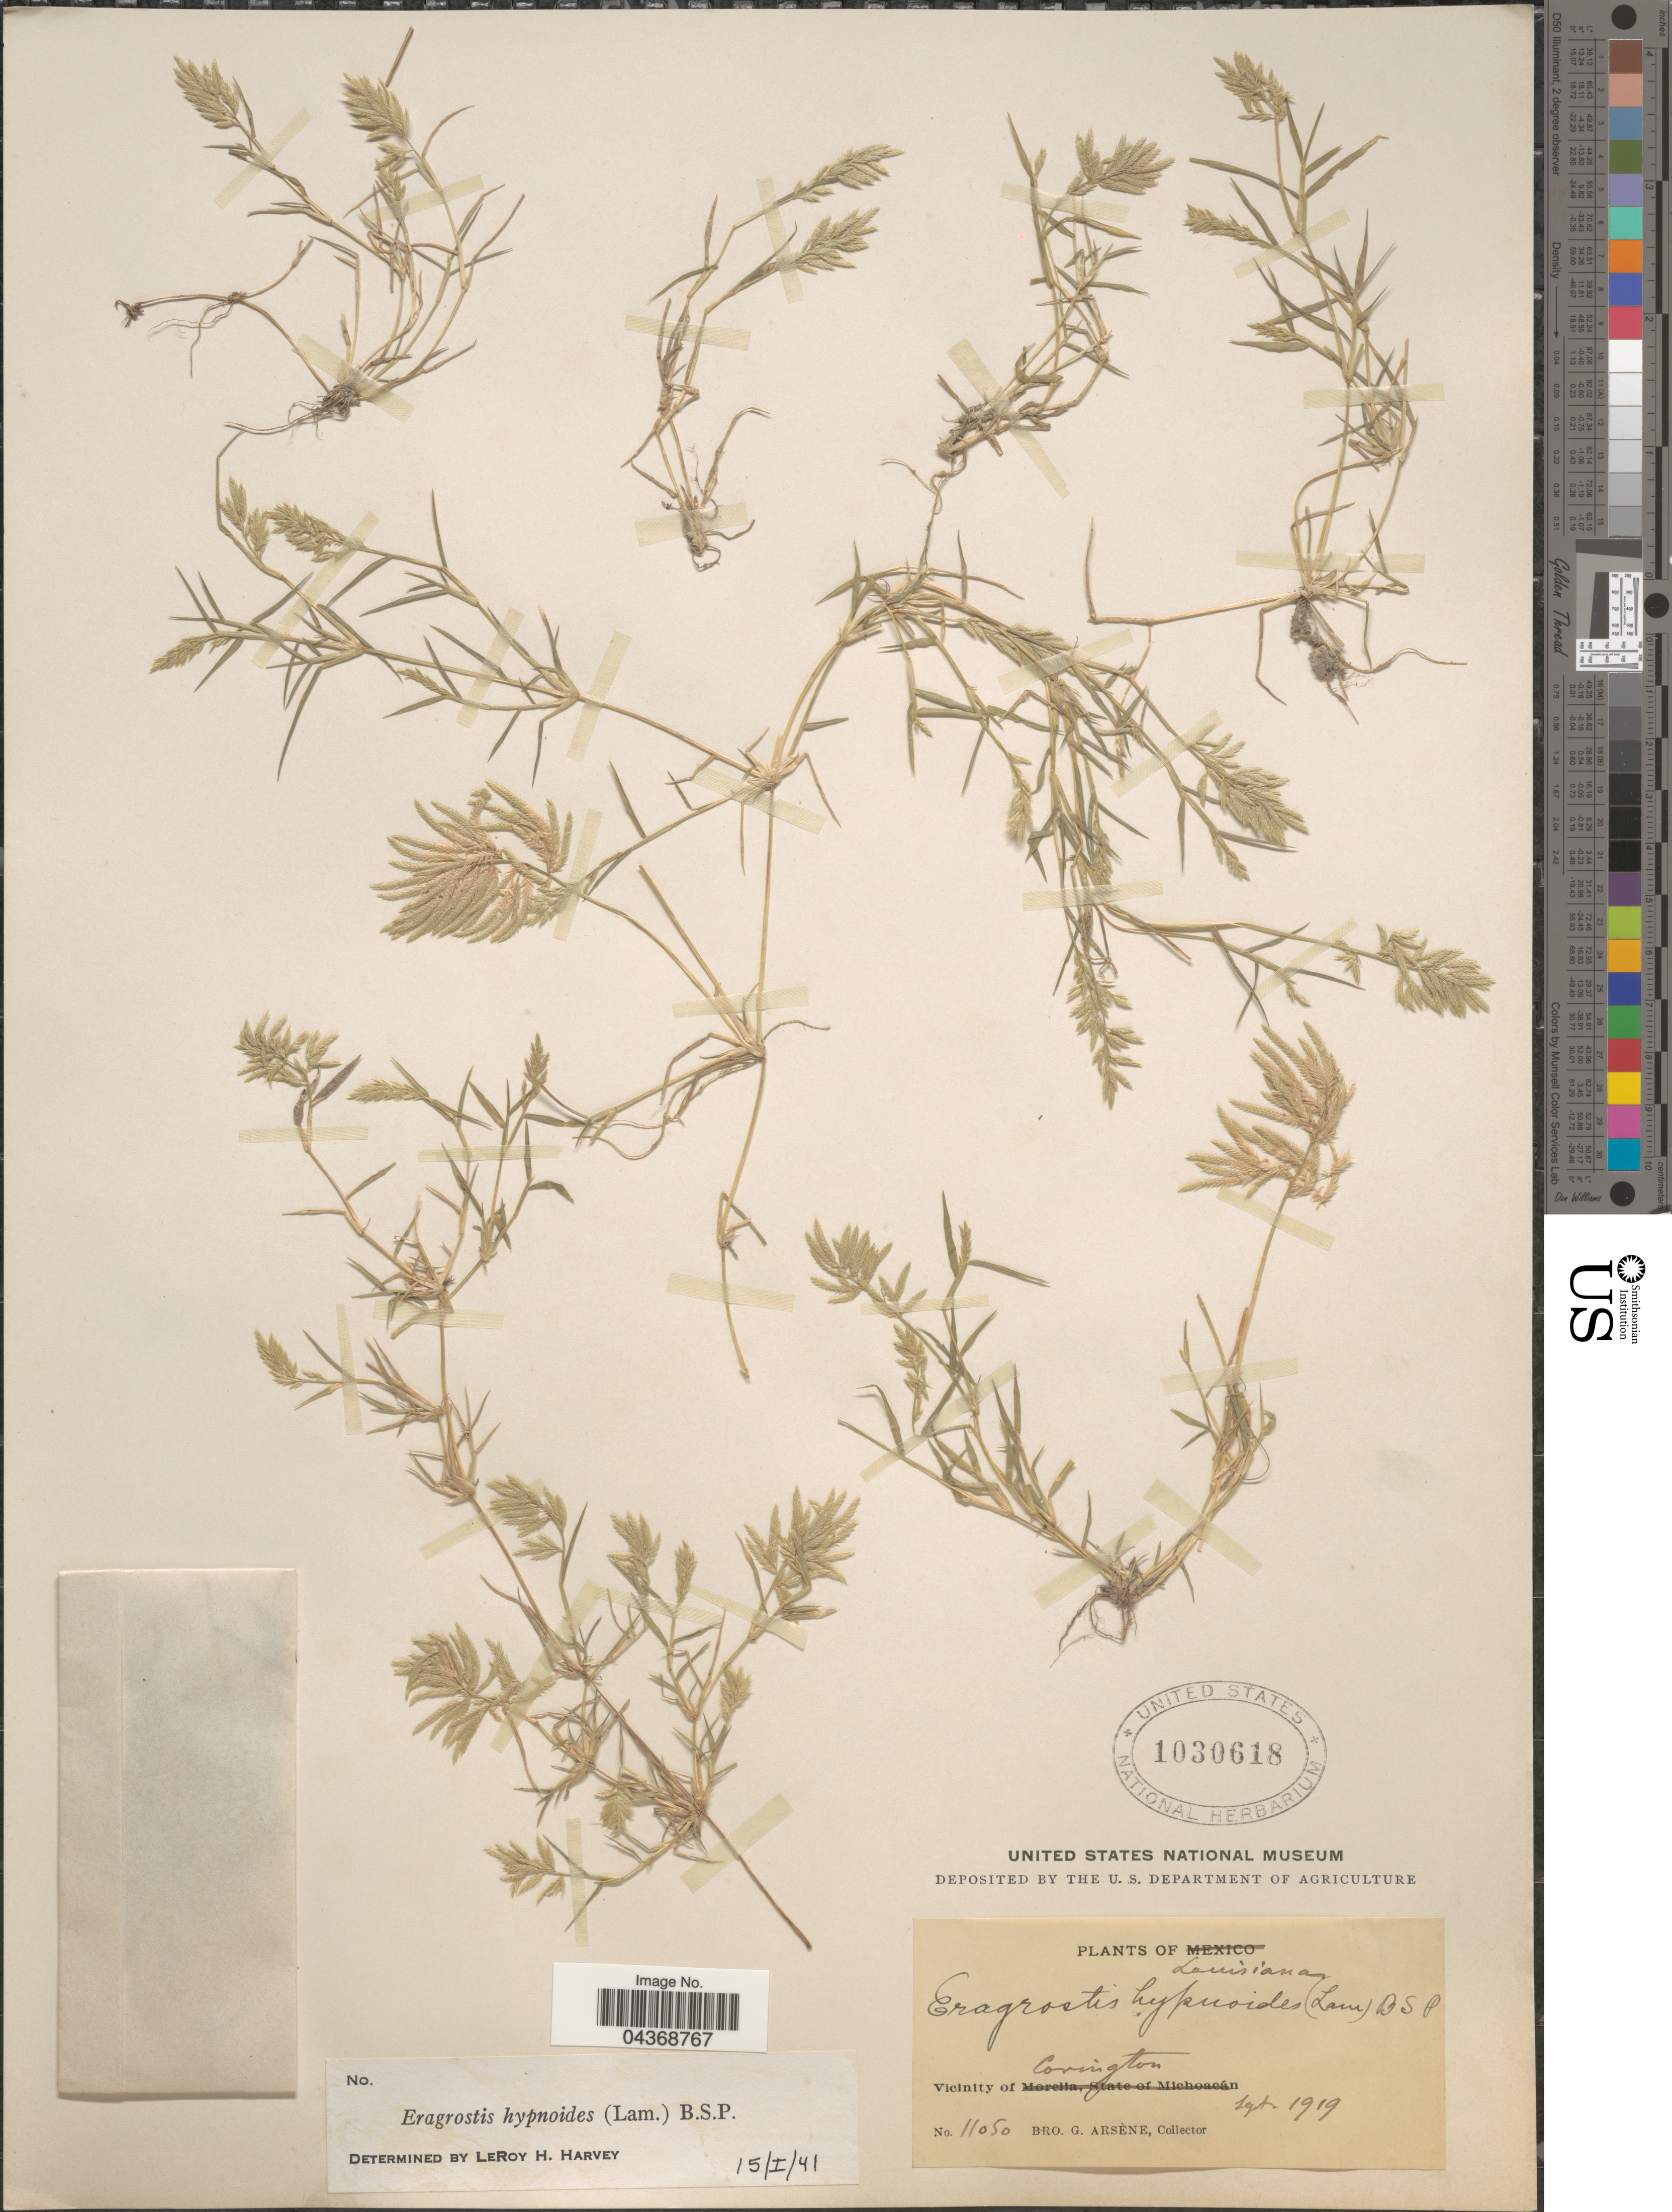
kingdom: Plantae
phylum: Tracheophyta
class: Liliopsida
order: Poales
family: Poaceae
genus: Eragrostis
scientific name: Eragrostis hypnoides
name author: (Lam.) Britton, Stearns & Poggenb.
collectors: Bro. G. Arsène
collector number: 11050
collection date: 1919-09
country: United States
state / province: Louisiana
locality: Vicinity of Covington.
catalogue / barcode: US 1030618